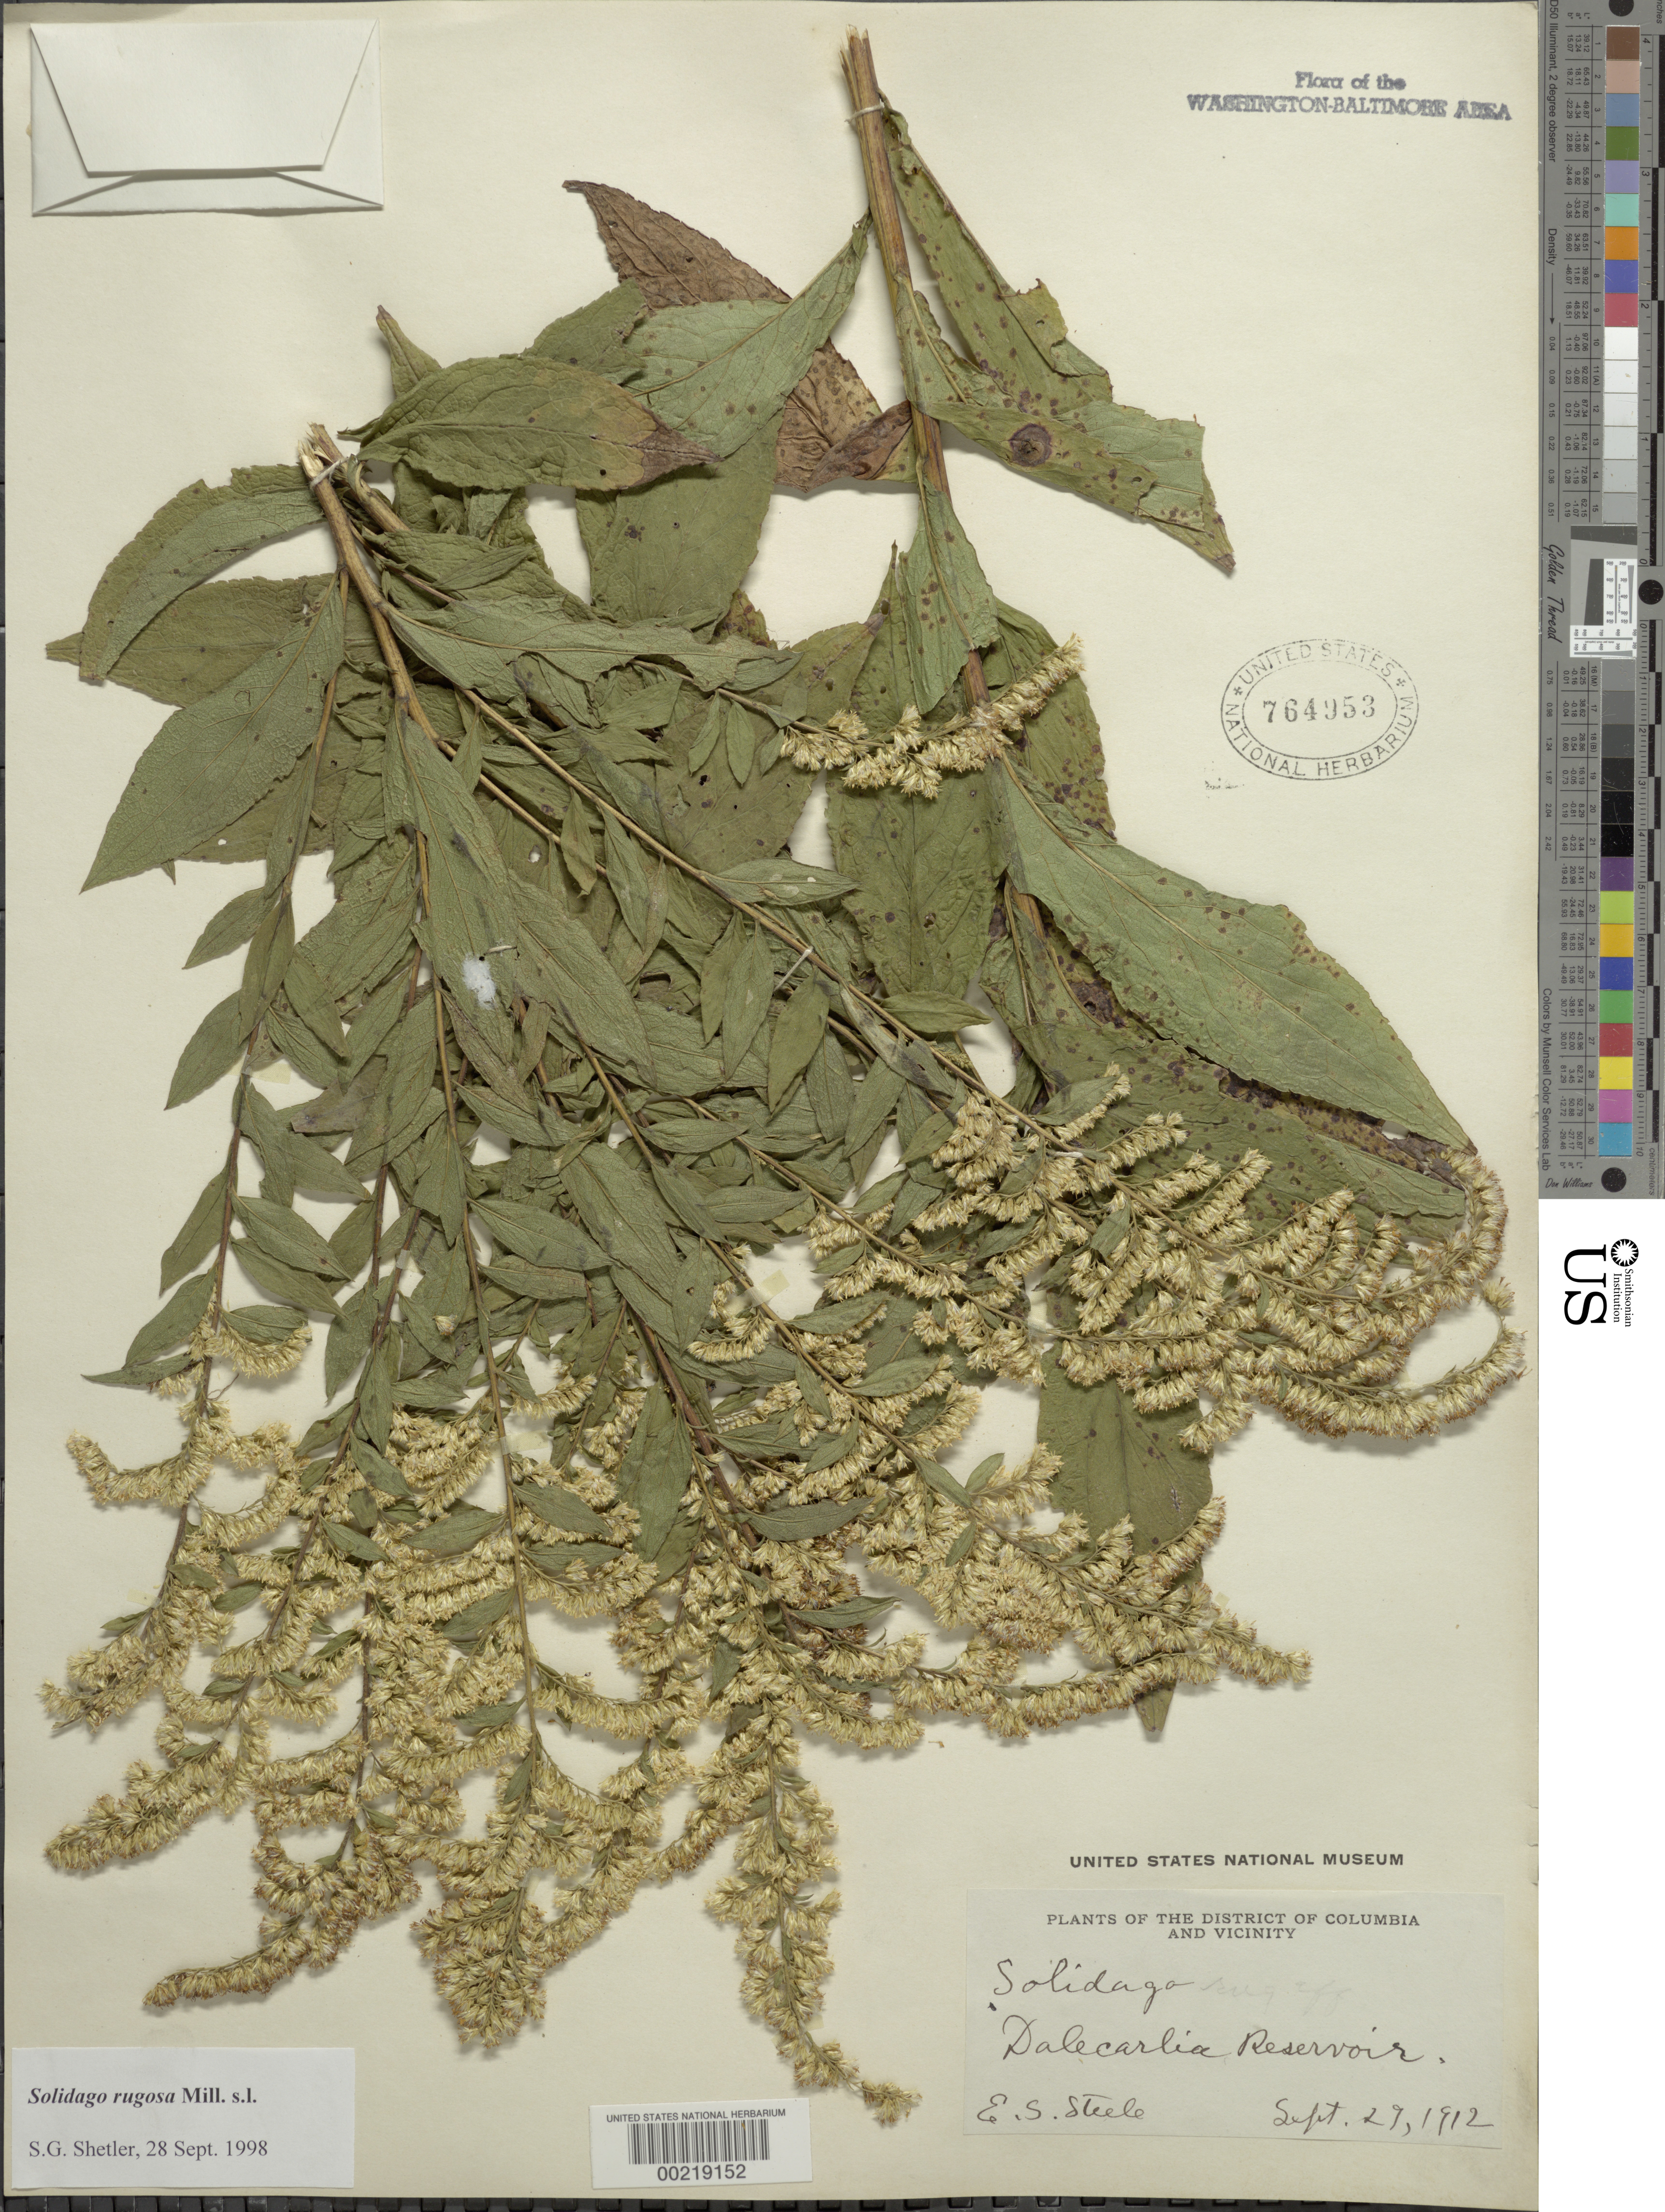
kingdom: Plantae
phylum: Tracheophyta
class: Magnoliopsida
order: Asterales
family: Asteraceae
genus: Solidago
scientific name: Solidago rugosa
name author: Mill.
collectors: E. Steele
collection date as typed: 29 Sep 1912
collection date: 1912-09-29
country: United States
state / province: District of Columbia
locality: Dalecarlia Reservoir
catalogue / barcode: US 764953